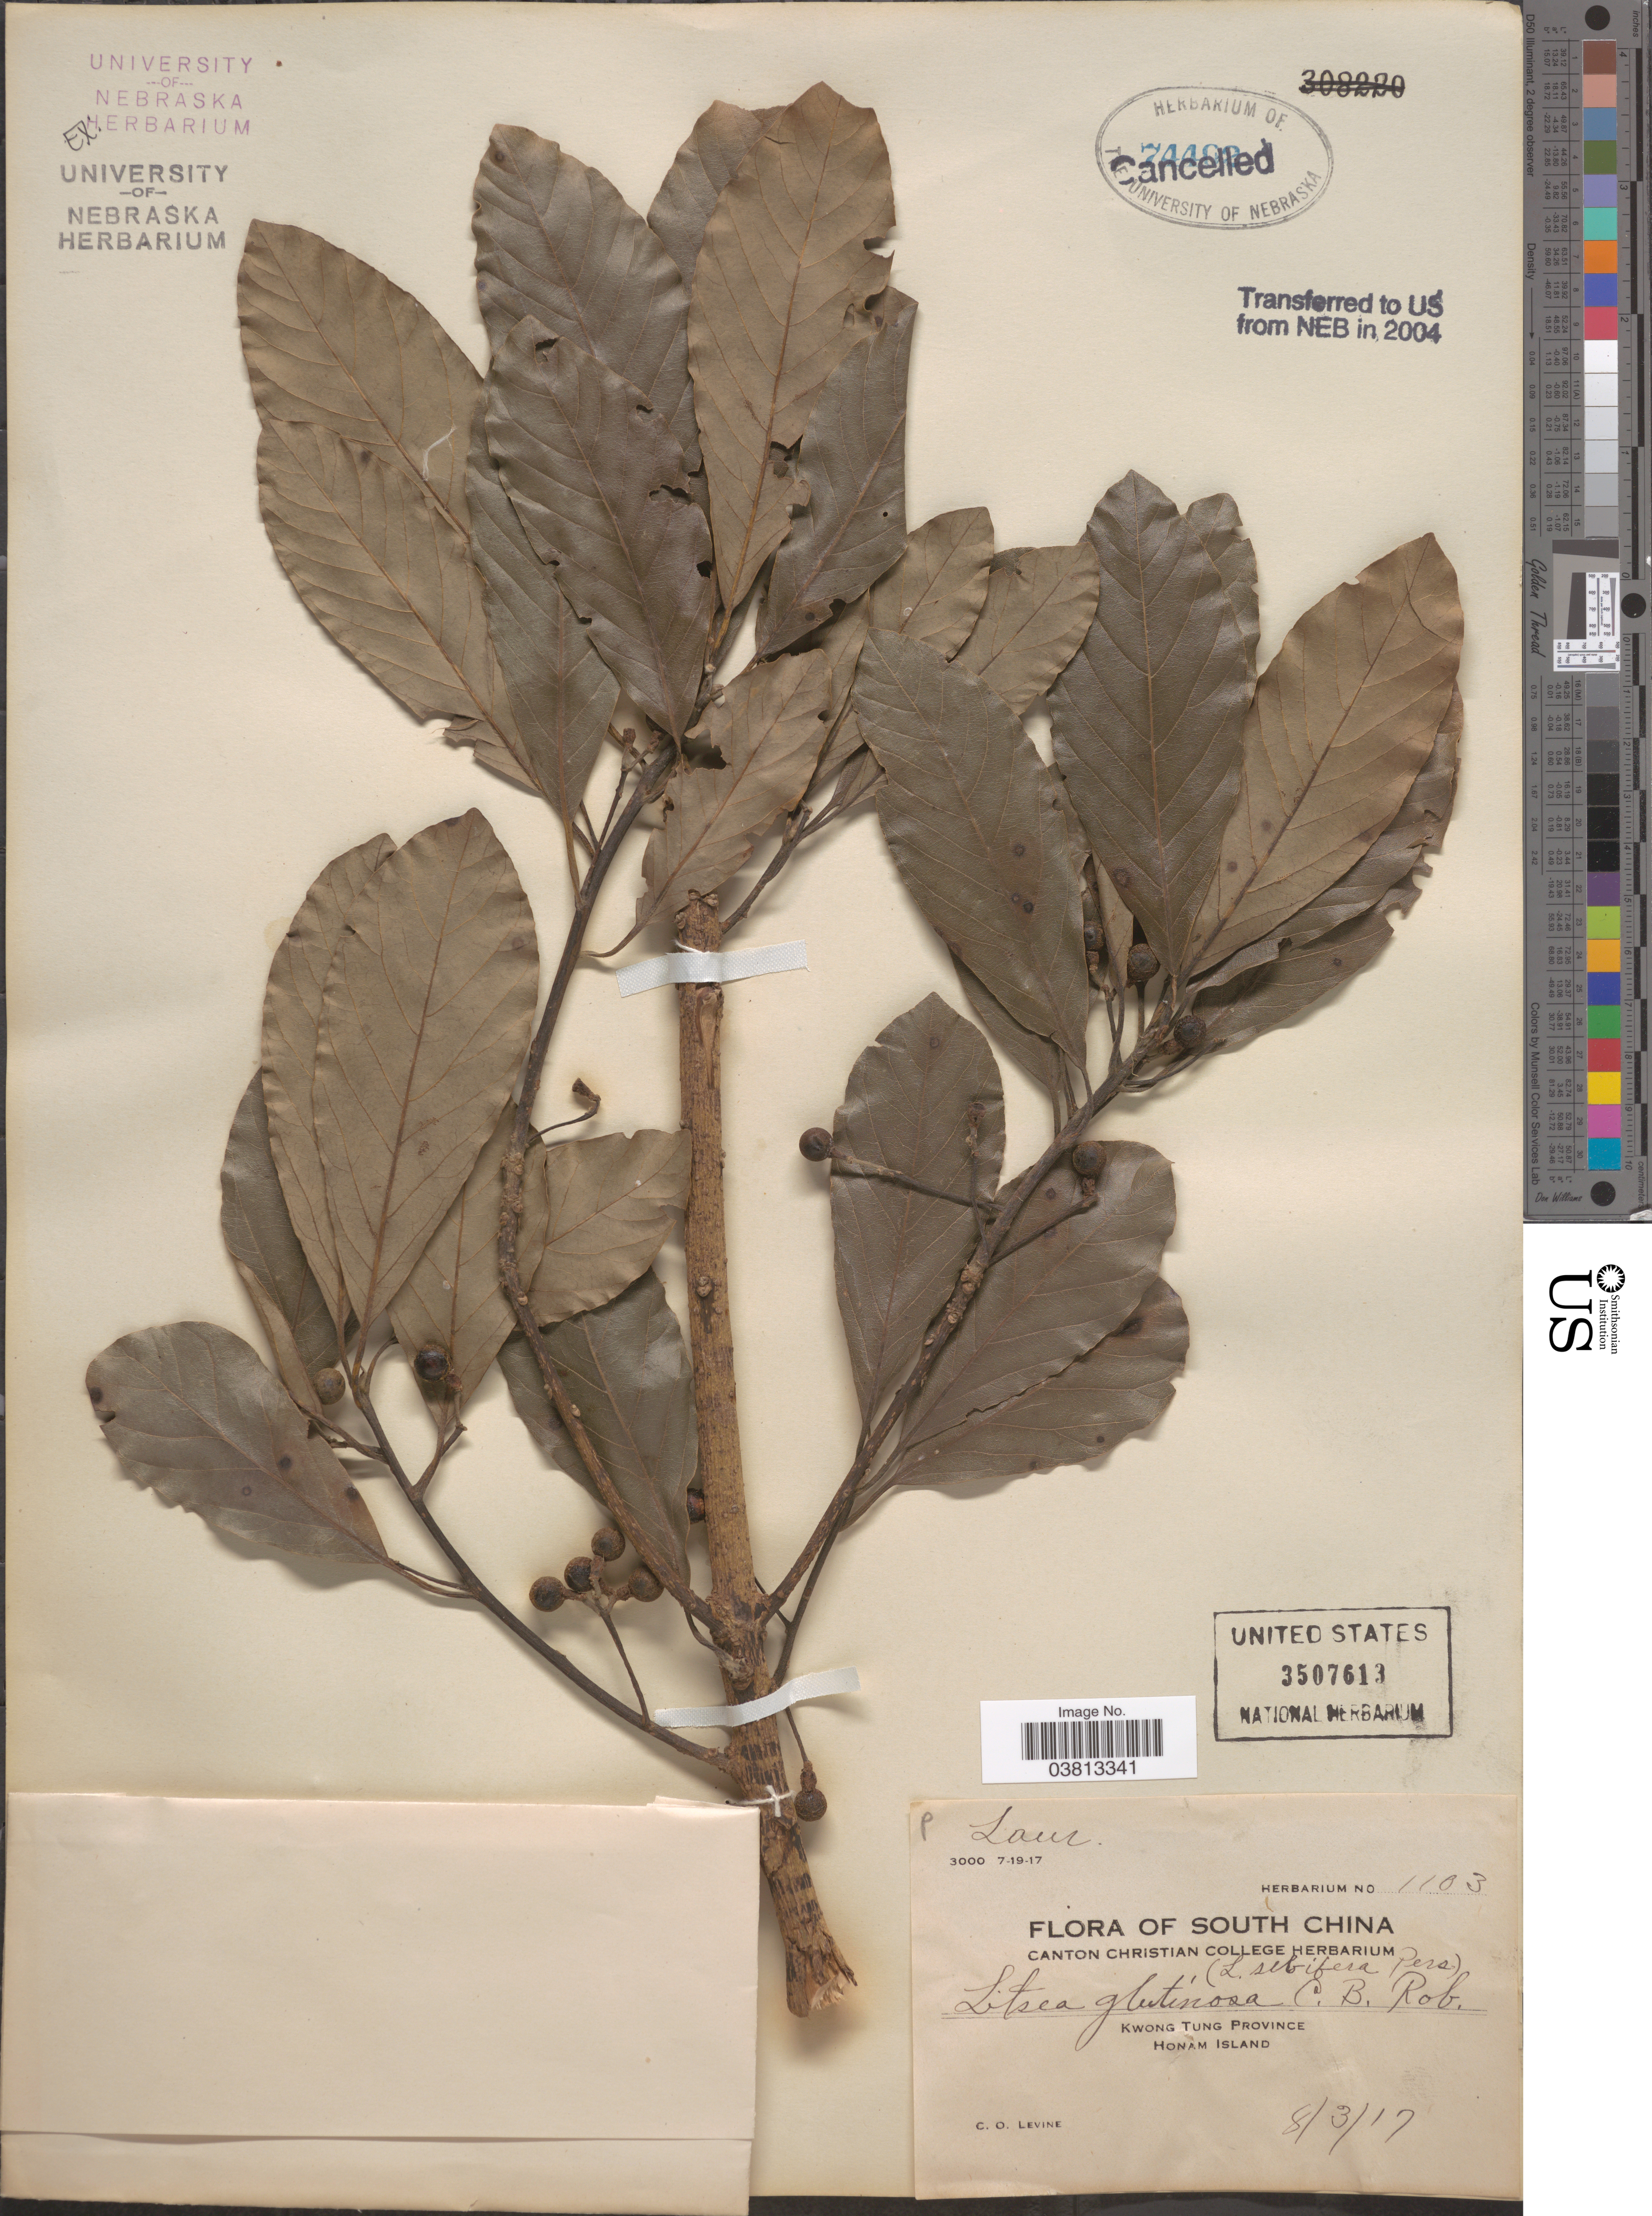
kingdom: Plantae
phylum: Tracheophyta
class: Magnoliopsida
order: Laurales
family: Lauraceae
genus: Litsea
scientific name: Litsea glutinosa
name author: (Lour.) C.B. Rob.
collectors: C. O. Levine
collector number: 1103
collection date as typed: Transcribed d/m/y: 8/3/17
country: China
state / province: Guangdong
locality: South China. Kwong Tung Province, Honam Island.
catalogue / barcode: US 3507613